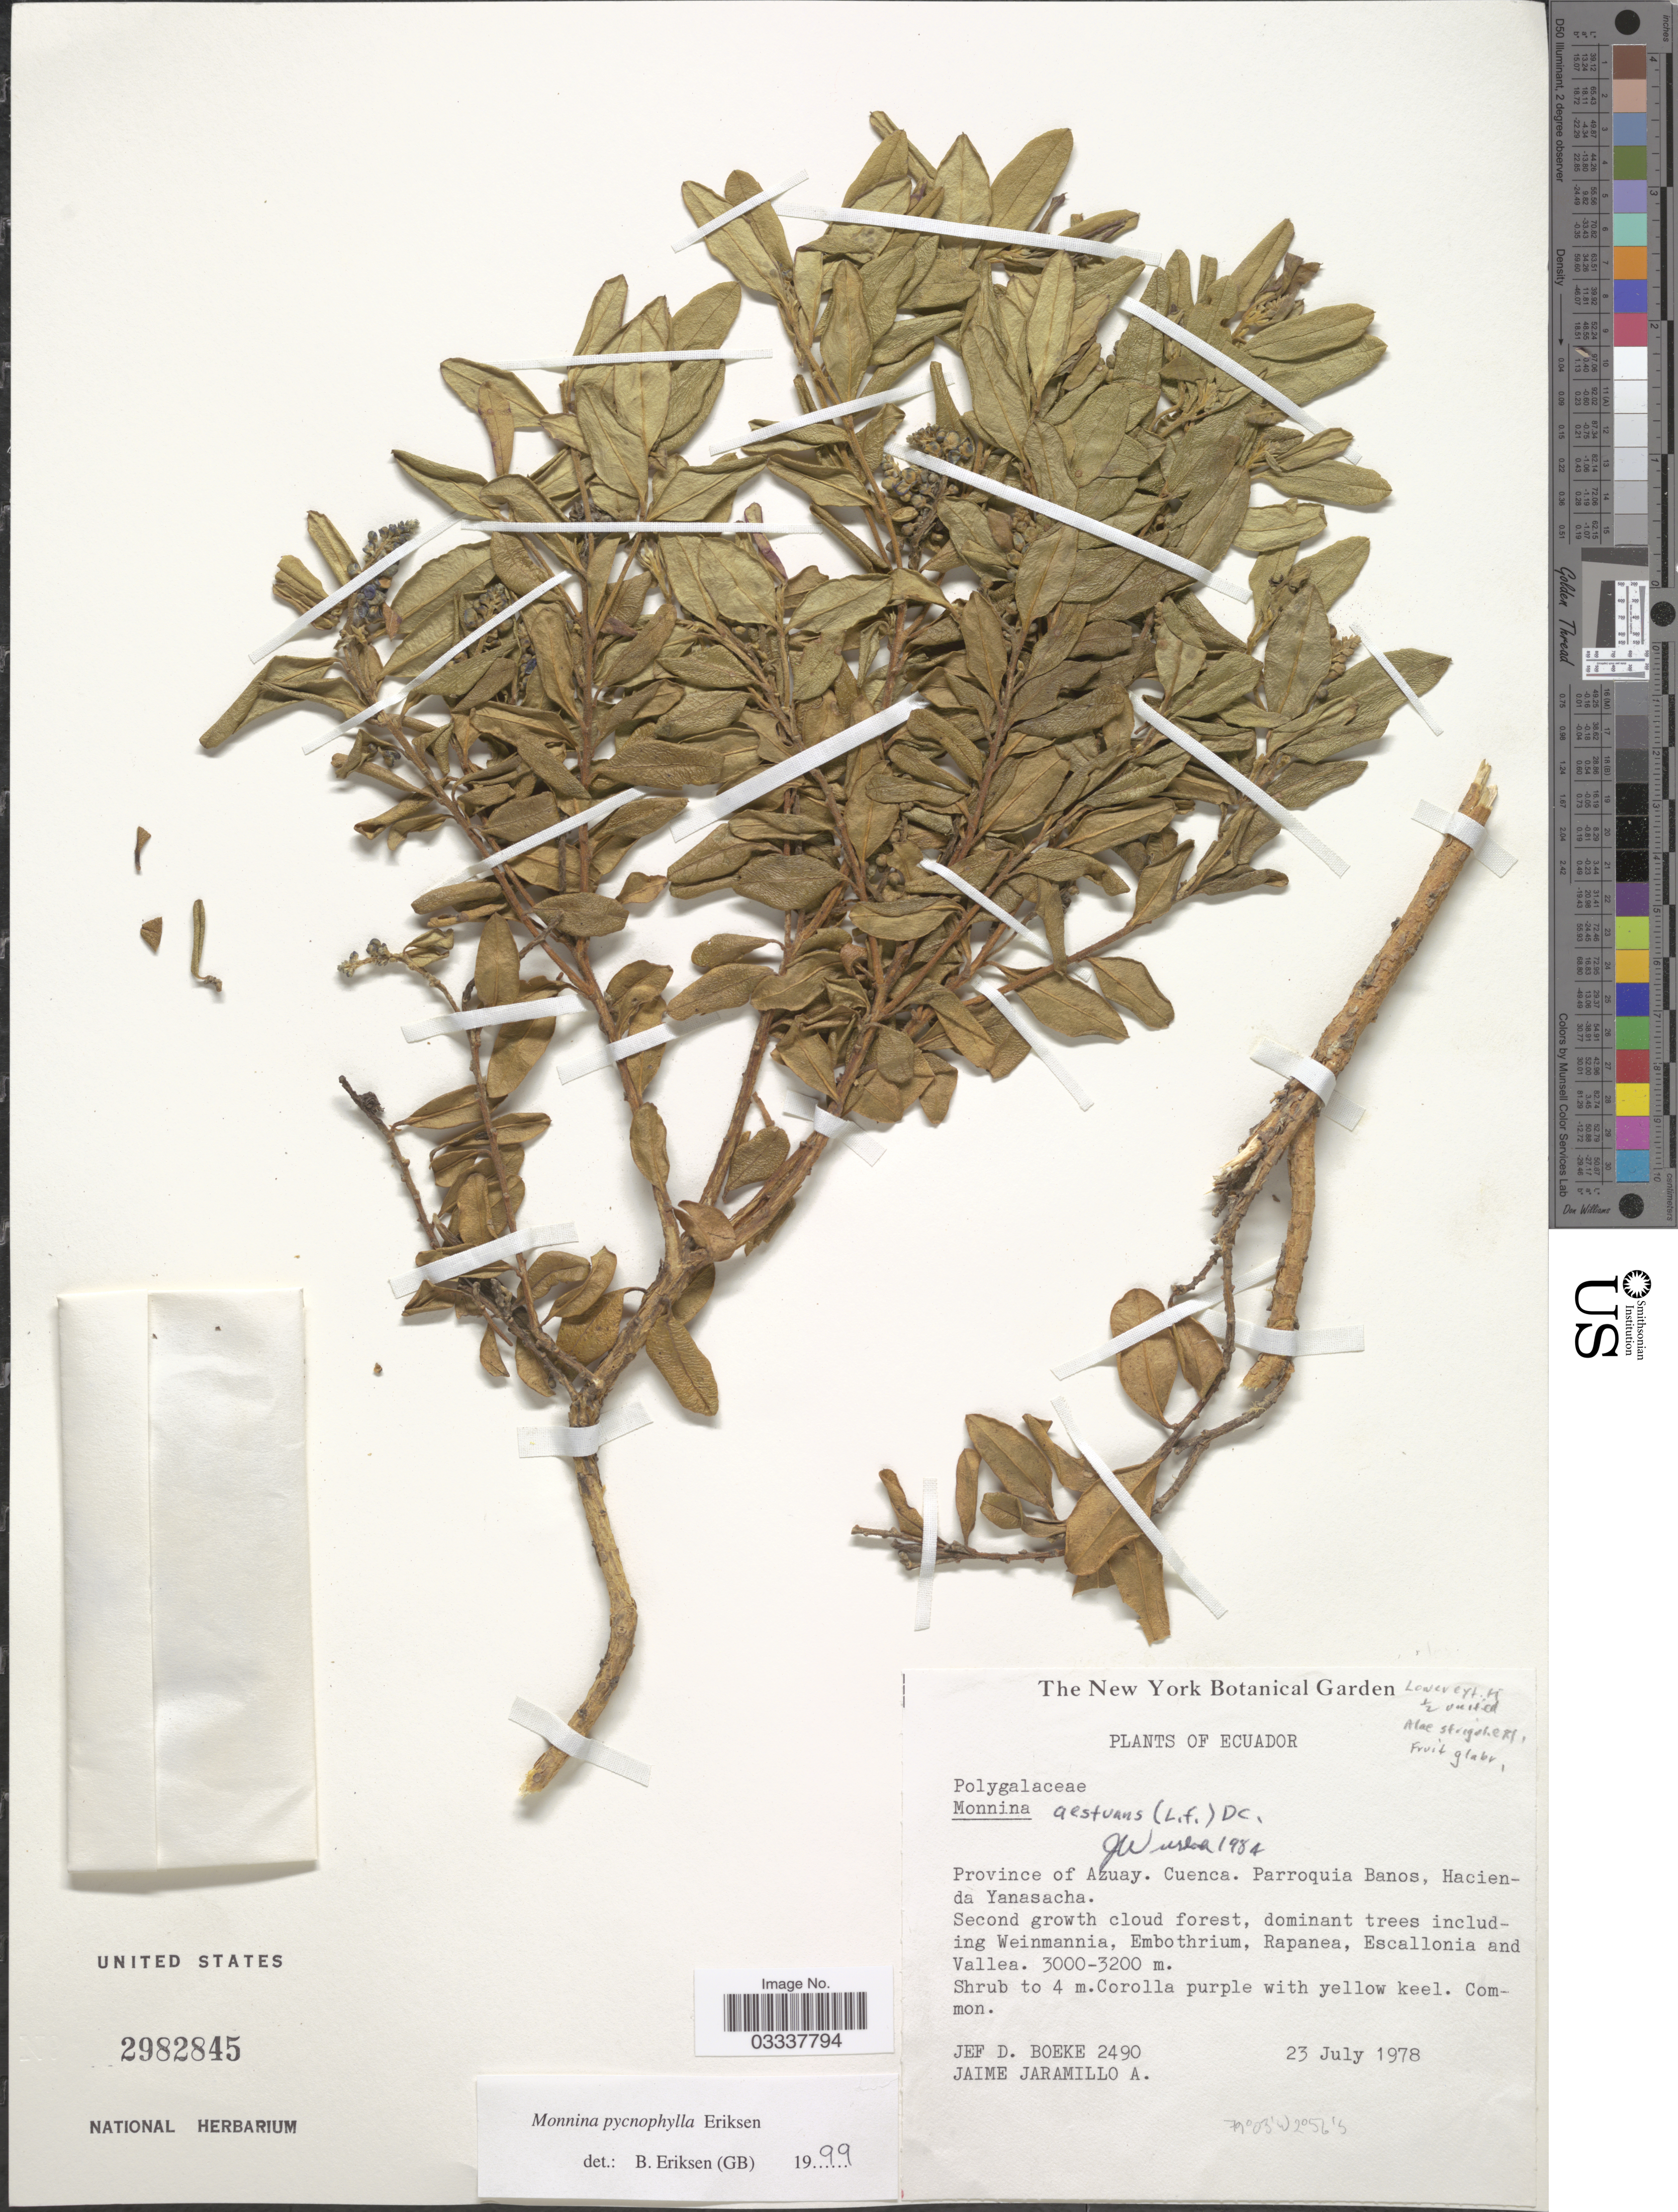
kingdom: Plantae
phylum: Tracheophyta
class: Magnoliopsida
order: Fabales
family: Polygalaceae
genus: Monnina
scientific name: Monnina pycnophylla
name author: B. Eriksen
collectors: J. Boeke & J. L. Jaramillo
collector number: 2490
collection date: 1978-07-23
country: Ecuador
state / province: Azuay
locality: Cuenca. Parroquia Banos, Hacienda Yanasacha.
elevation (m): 3000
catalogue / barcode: US 2982845